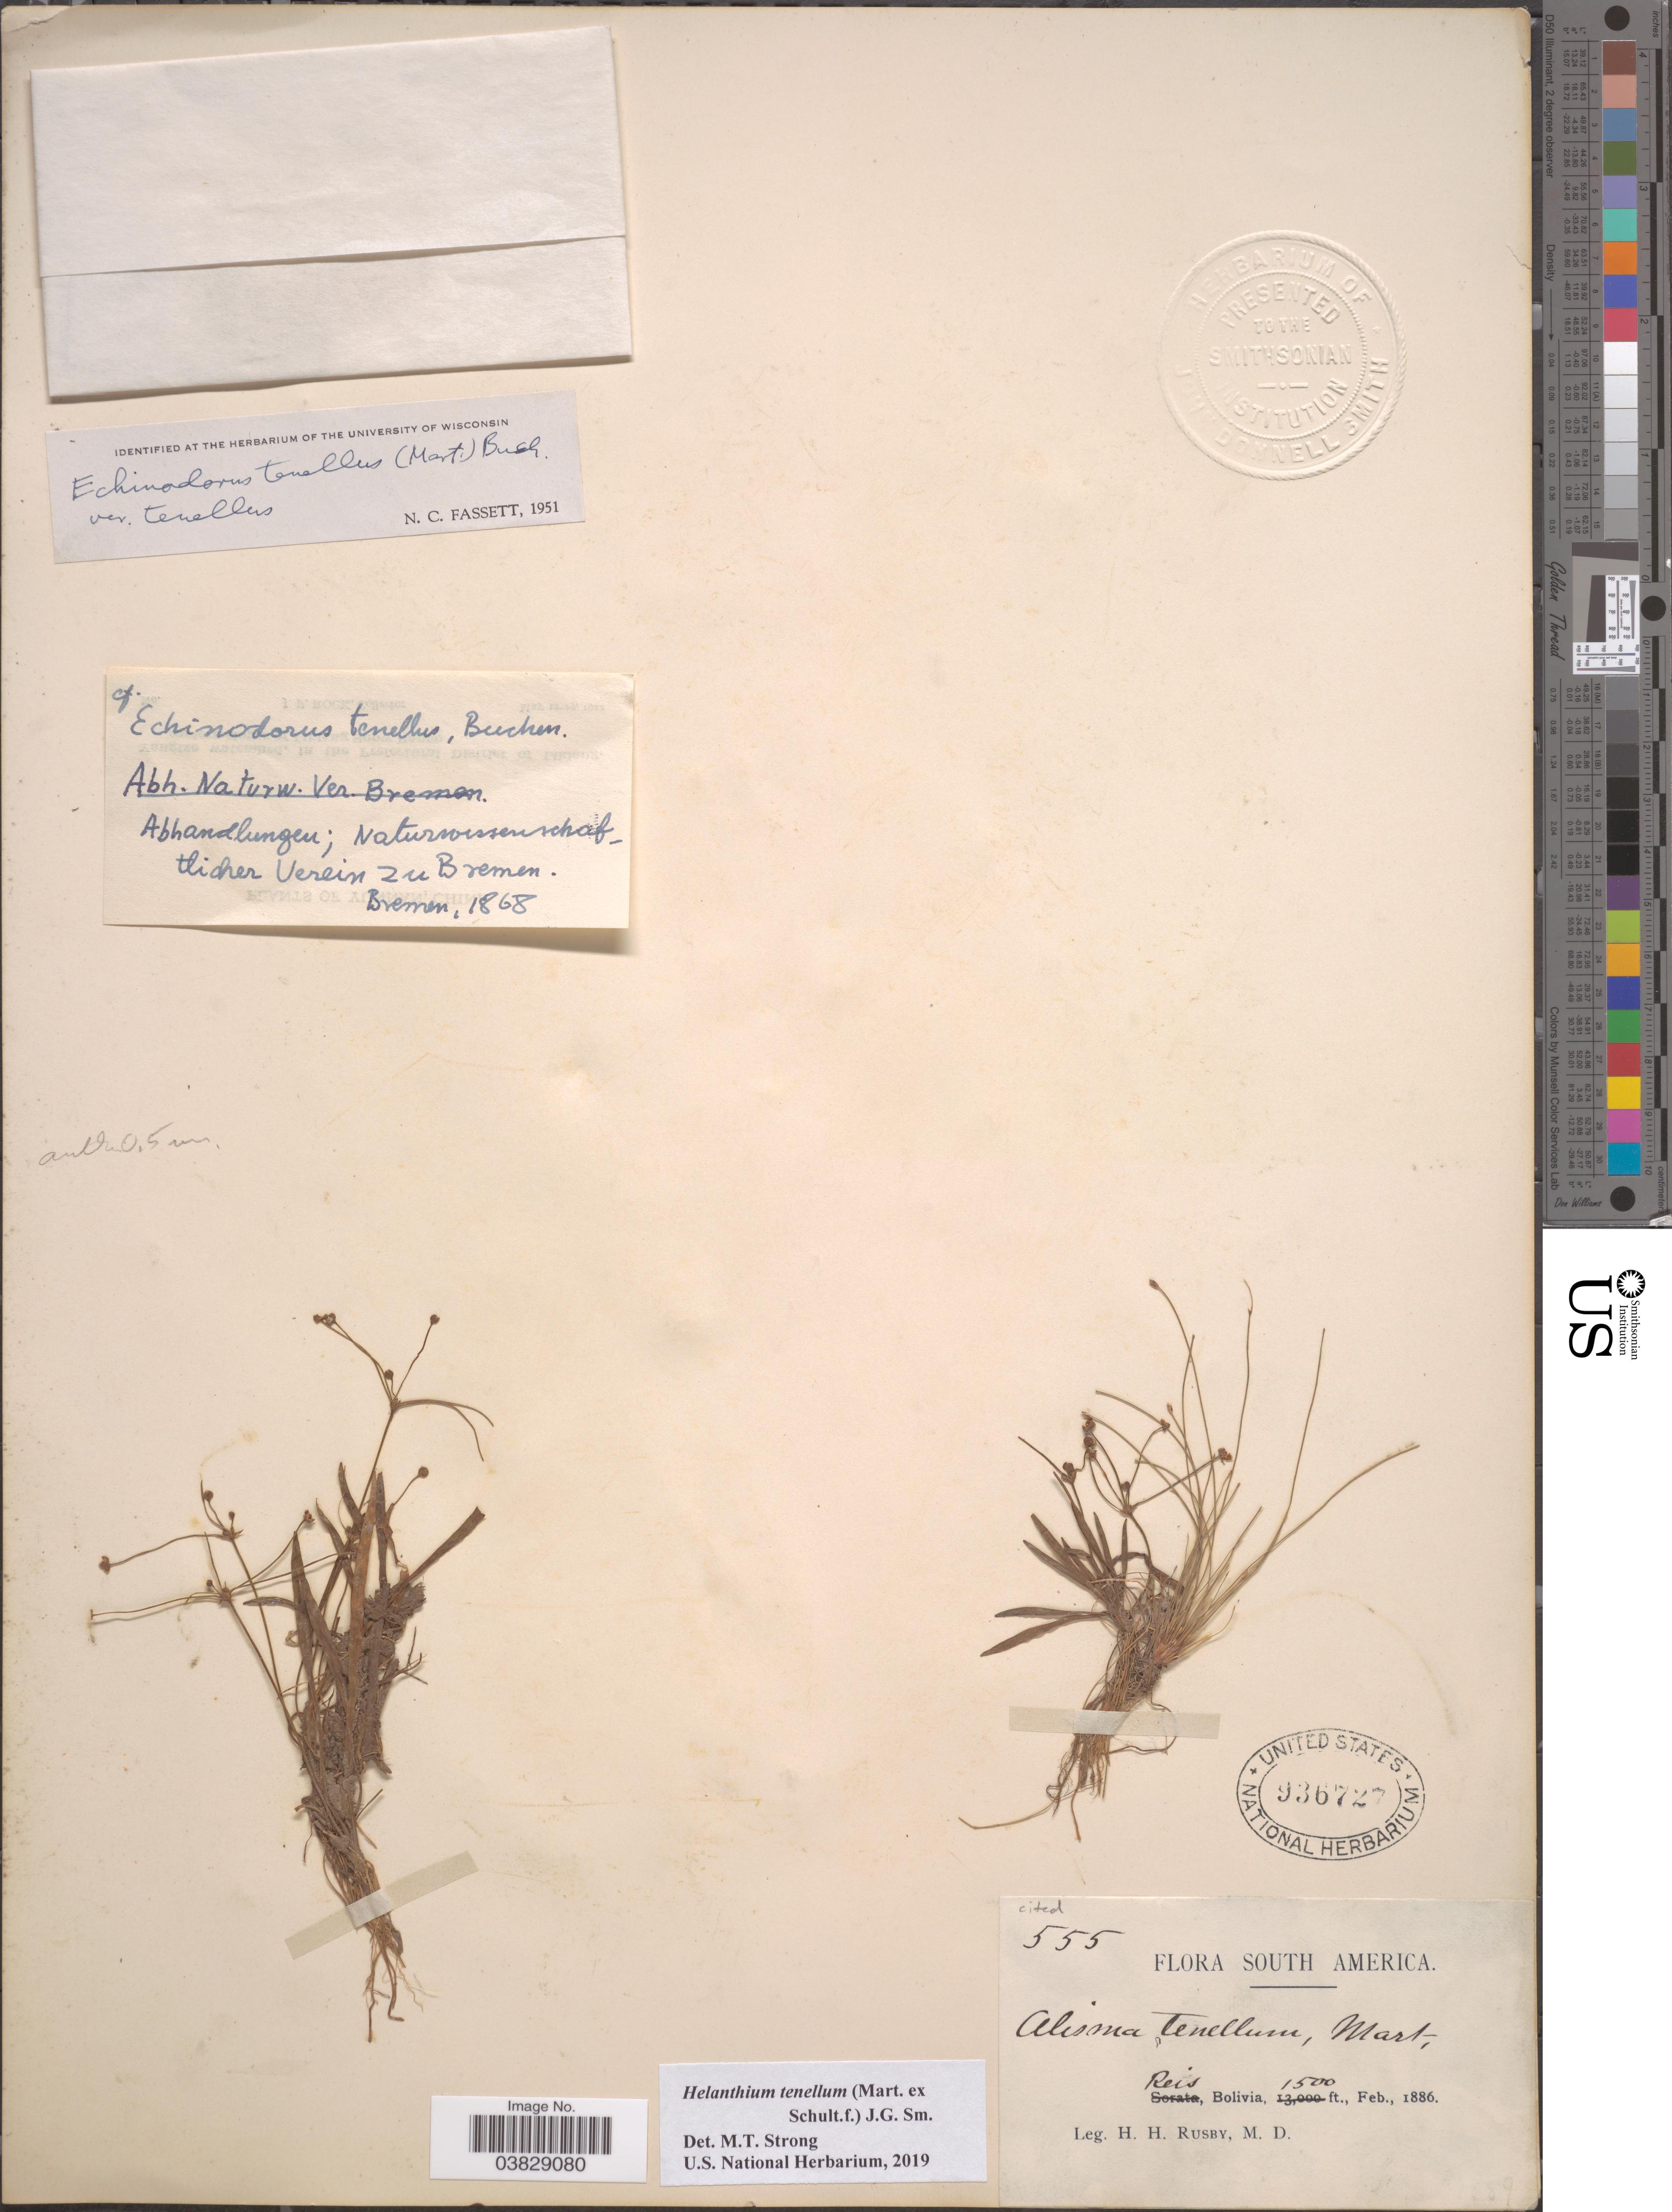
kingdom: Plantae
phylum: Tracheophyta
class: Liliopsida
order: Alismatales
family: Alismataceae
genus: Helanthium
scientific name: Helanthium tenellum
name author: (Mart. ex Schult. f.) J.G. Sm.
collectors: H. H. Rusby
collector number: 555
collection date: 1886-02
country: Bolivia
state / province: Pando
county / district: Nicolas Suarez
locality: Reis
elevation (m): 457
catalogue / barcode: US 936727